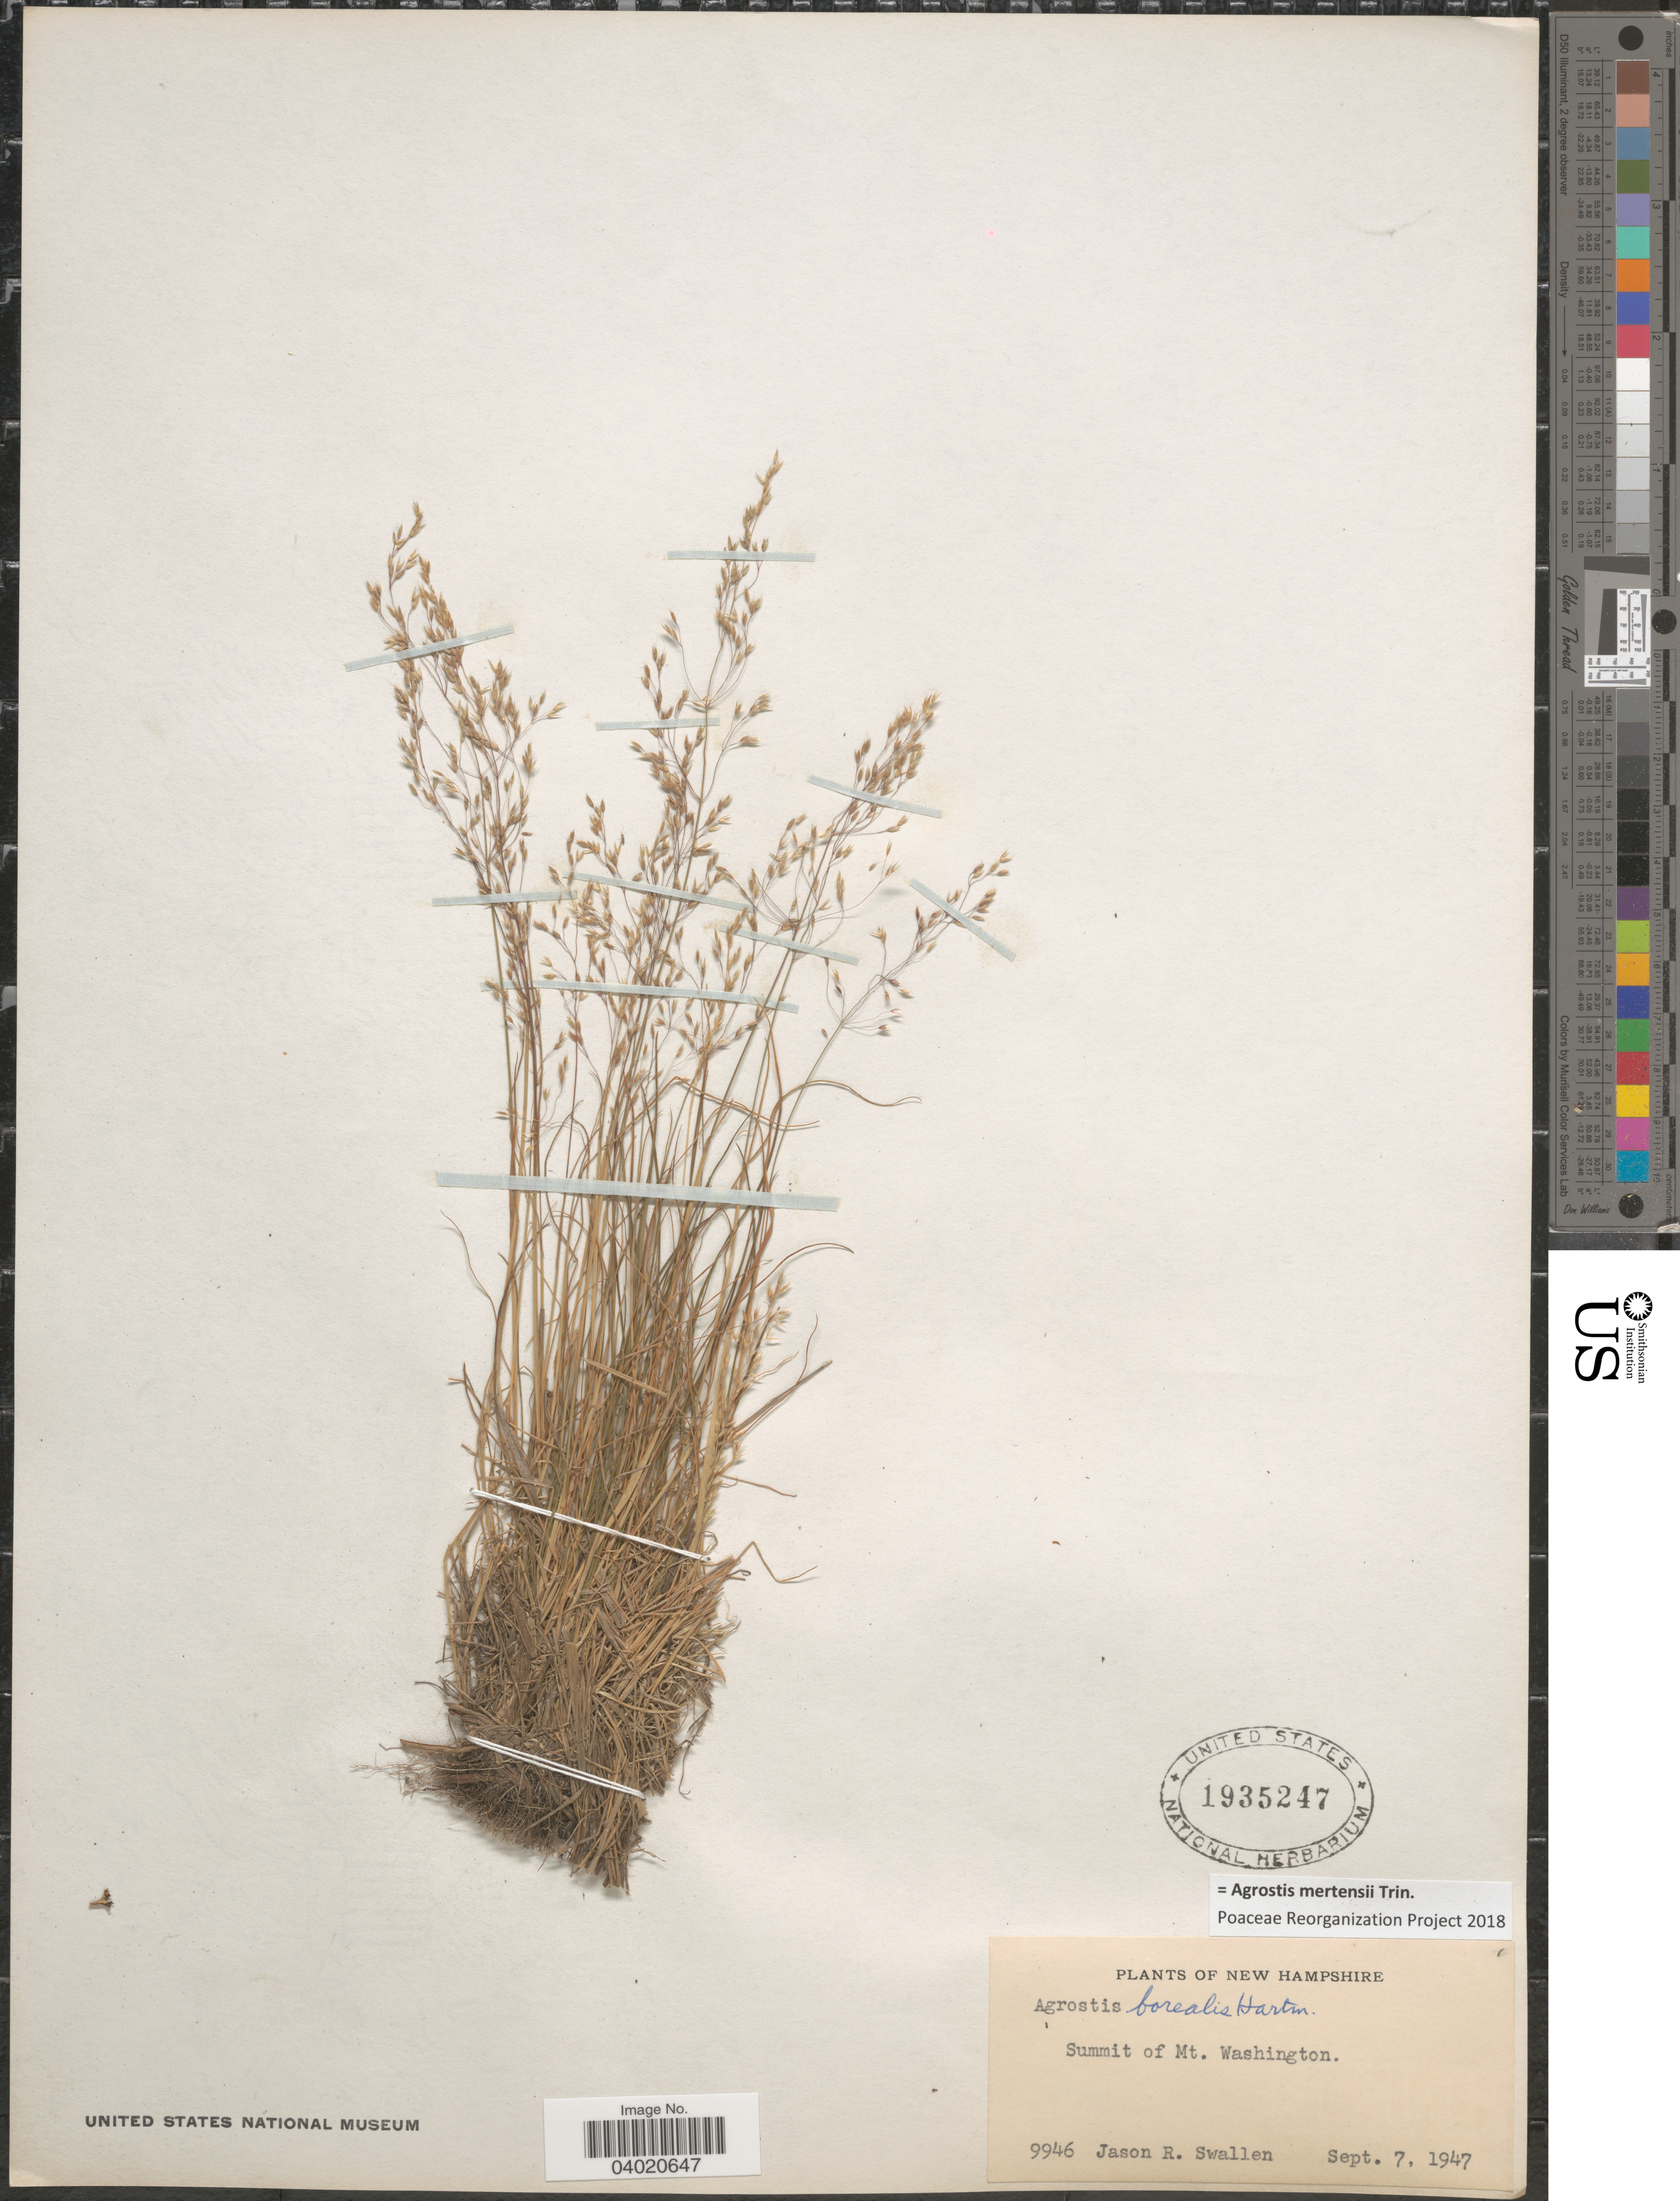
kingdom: Plantae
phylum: Tracheophyta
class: Liliopsida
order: Poales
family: Poaceae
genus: Agrostis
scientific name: Agrostis mertensii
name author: Trin.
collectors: J. R. Swallen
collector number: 9946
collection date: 1947-09-07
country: United States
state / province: New Hampshire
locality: Summit of Mt. Washington.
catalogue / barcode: US 1935247